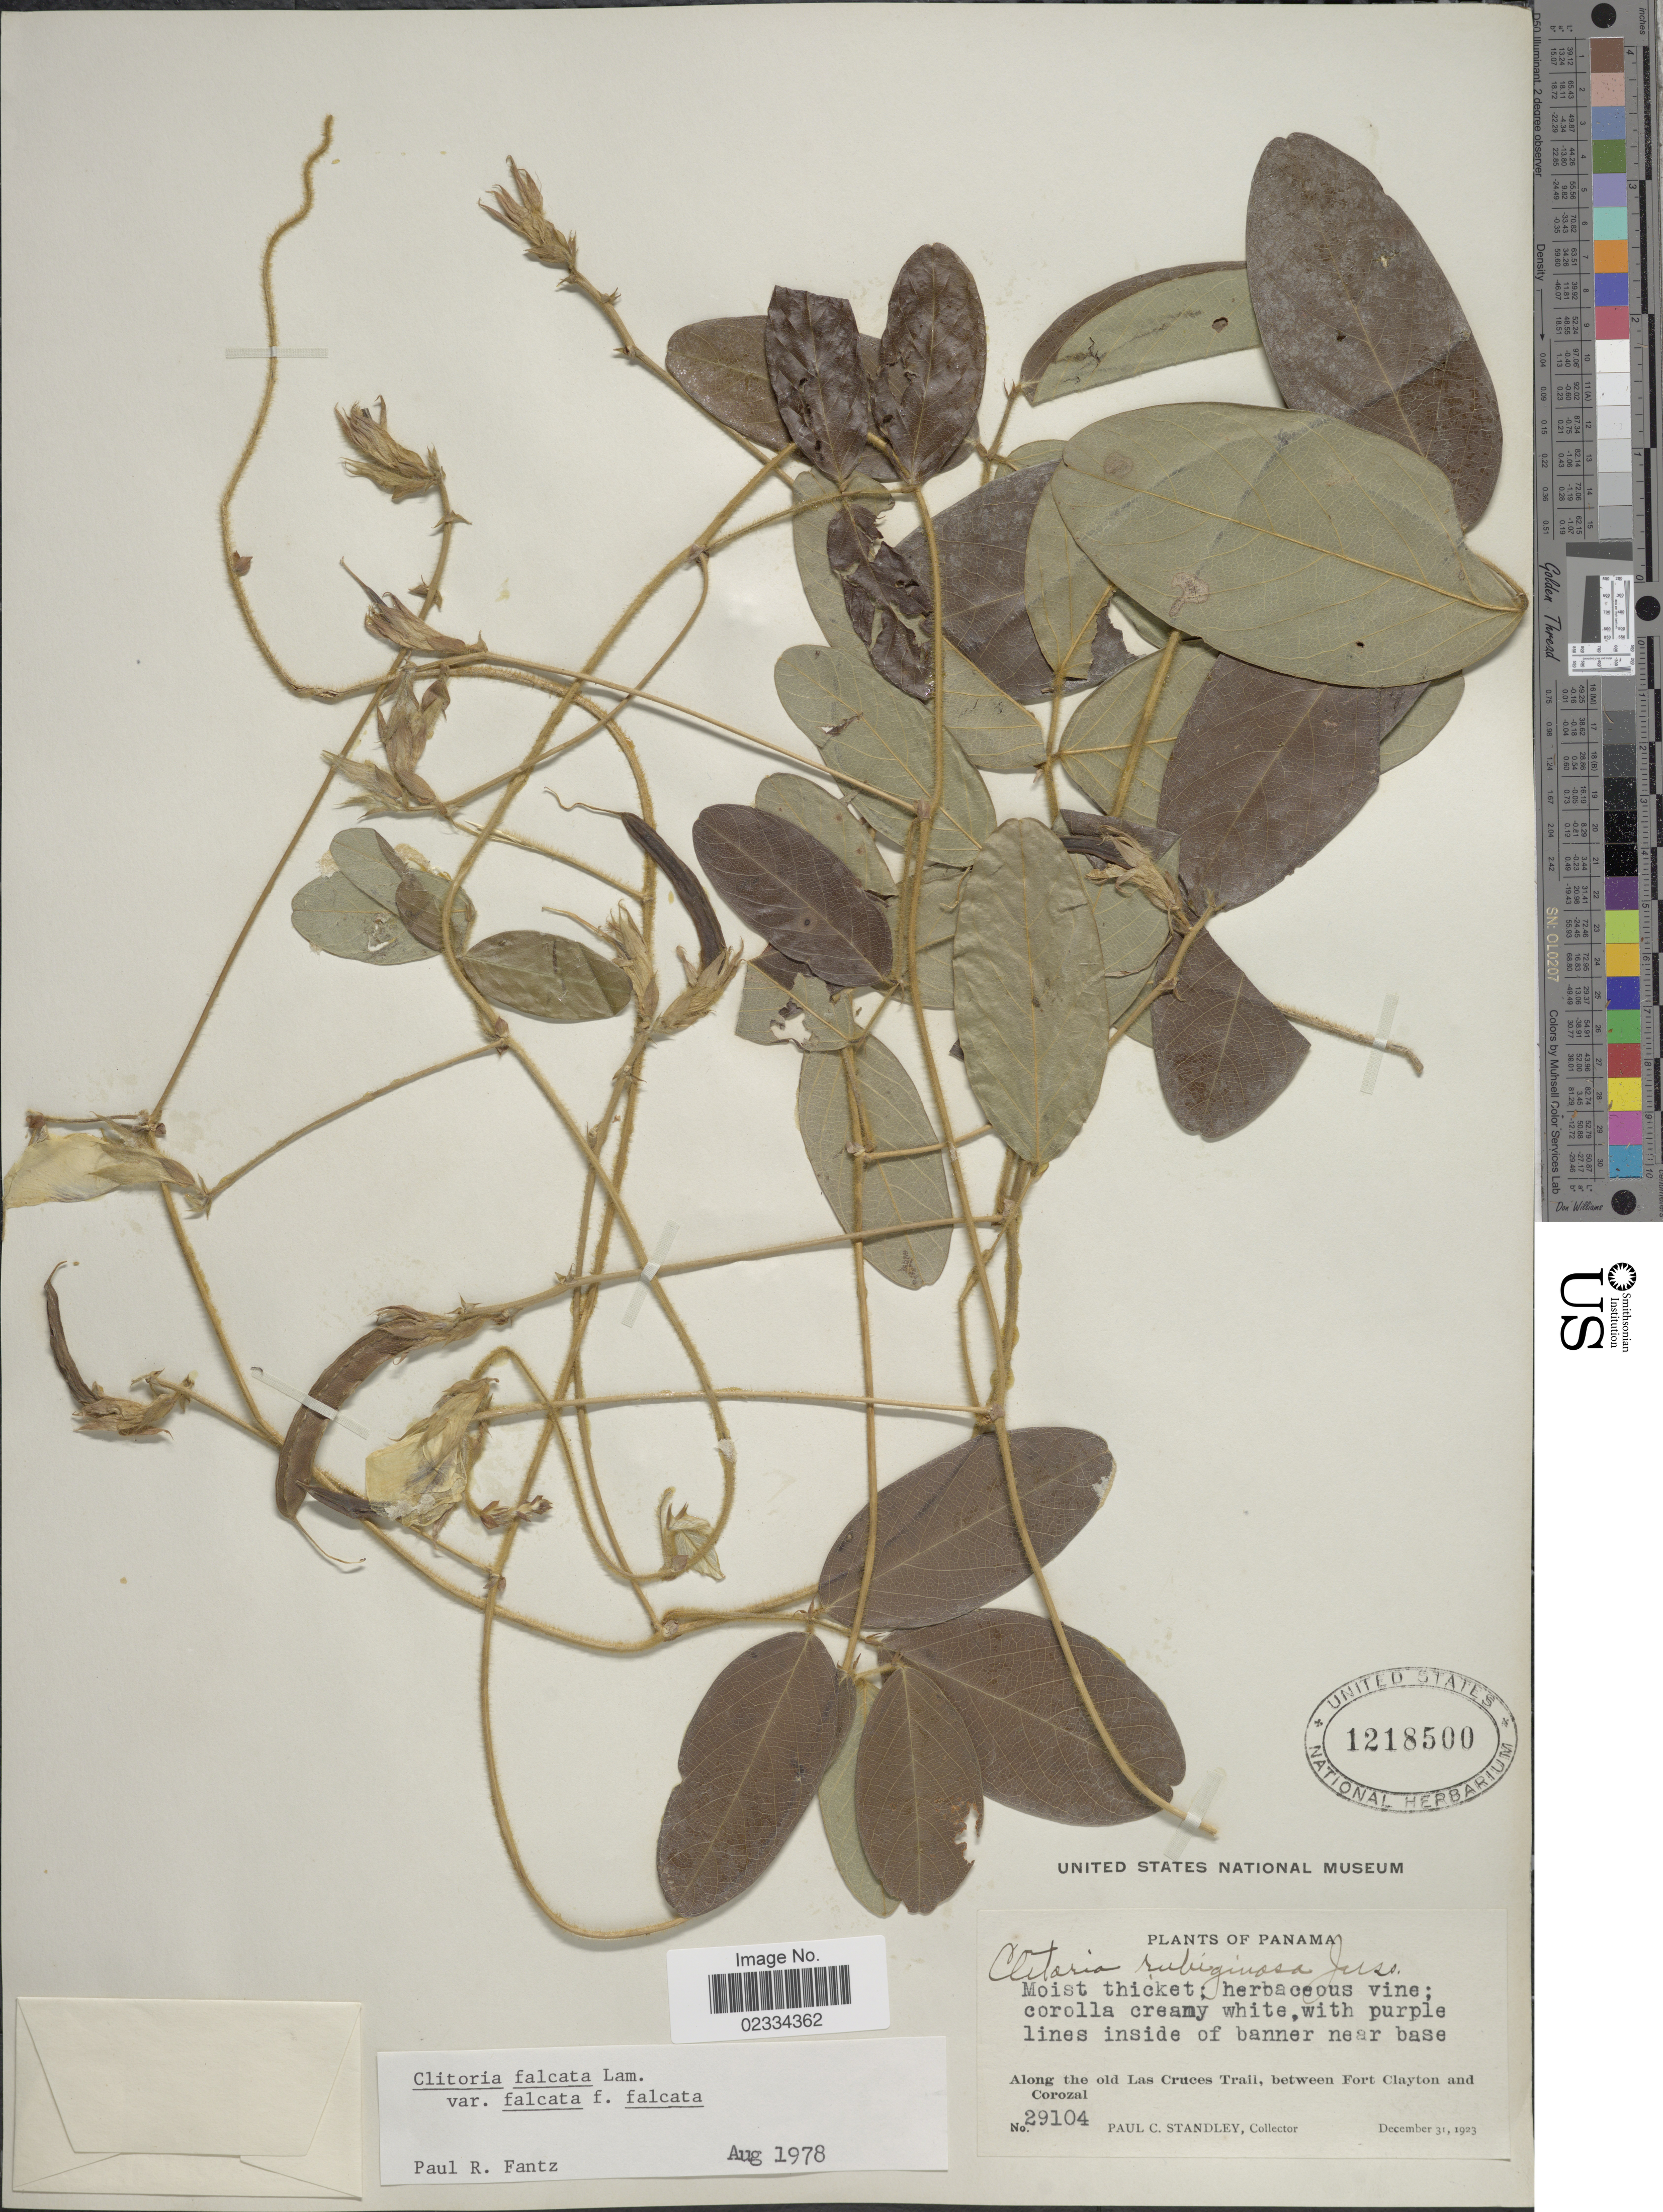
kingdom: Plantae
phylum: Tracheophyta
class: Magnoliopsida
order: Fabales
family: Fabaceae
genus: Clitoria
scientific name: Clitoria falcata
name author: Lam.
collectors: P. C. Standley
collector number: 29104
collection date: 1923-12-31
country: Panama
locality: Along the old Las Cruces Trail, between Fort Clayton and Corozal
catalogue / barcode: US 1218500